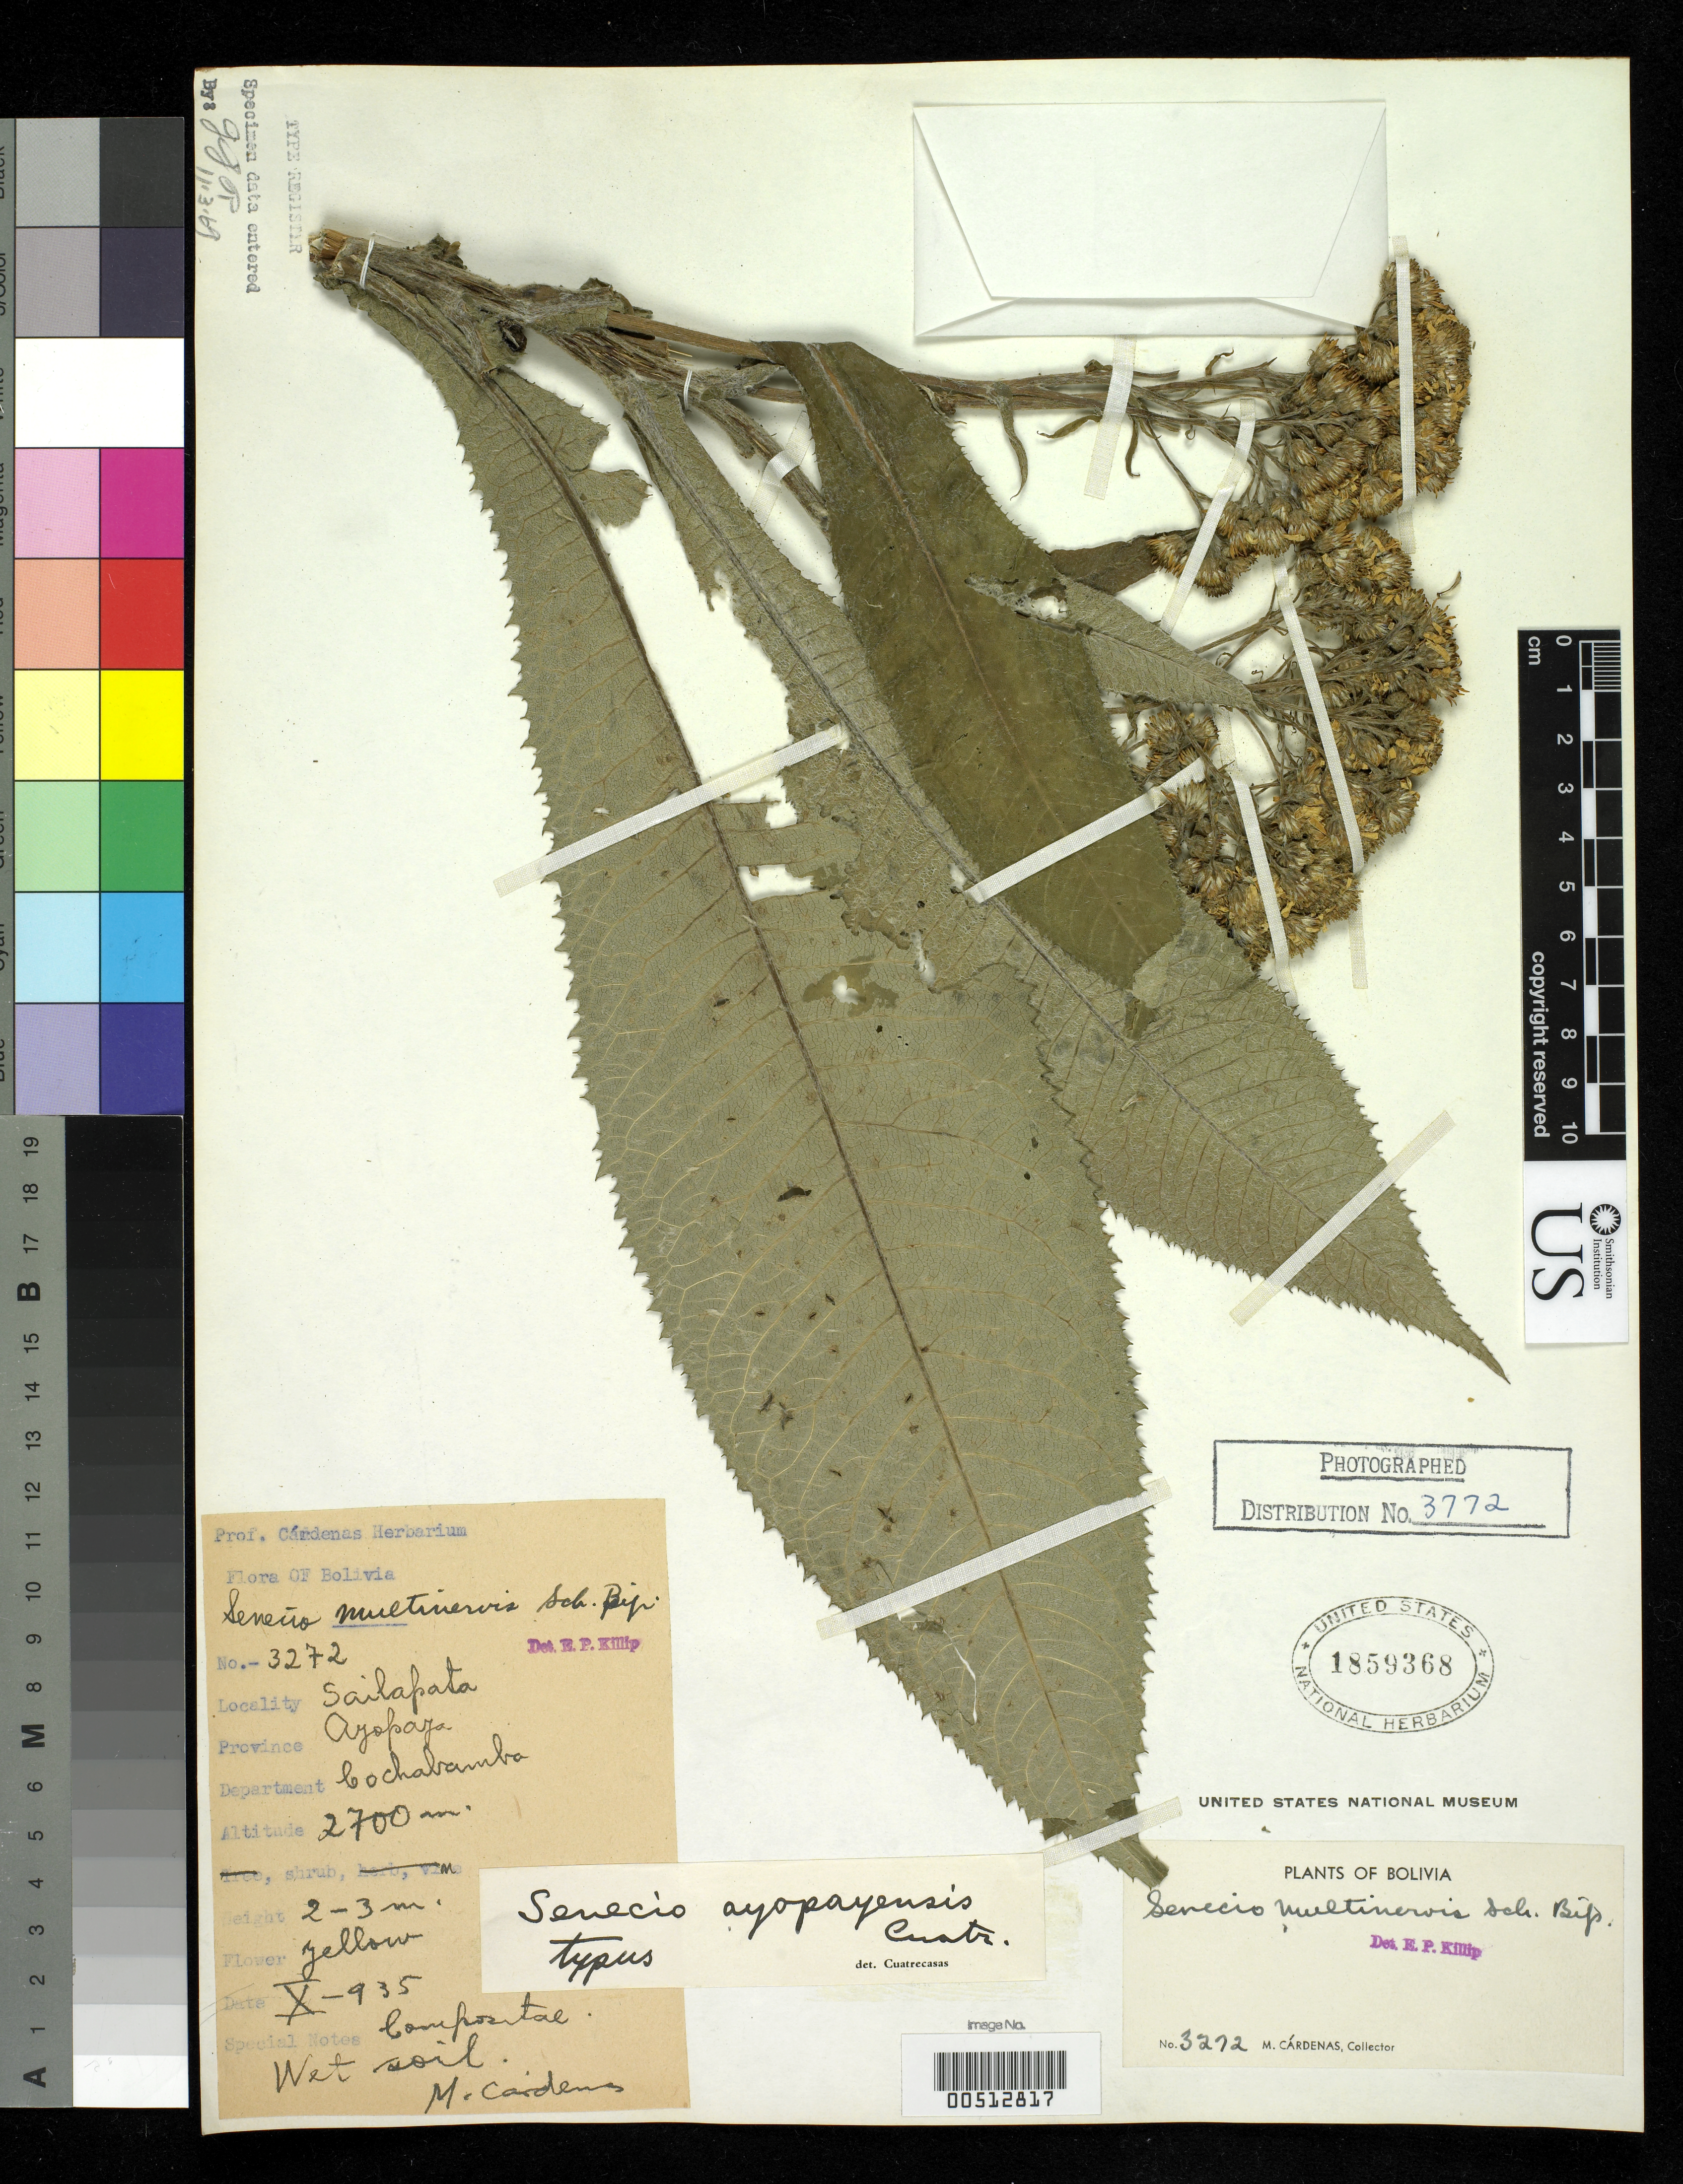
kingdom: Plantae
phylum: Tracheophyta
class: Magnoliopsida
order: Asterales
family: Asteraceae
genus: Senecio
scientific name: Senecio ayopayensis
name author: Cuatrec.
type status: Holotype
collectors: M. Cárdenas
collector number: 3272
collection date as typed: Oct 1935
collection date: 1935-10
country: Bolivia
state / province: Cochabamba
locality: Ayopaya, Sailapata.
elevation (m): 2700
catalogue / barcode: US 1859368